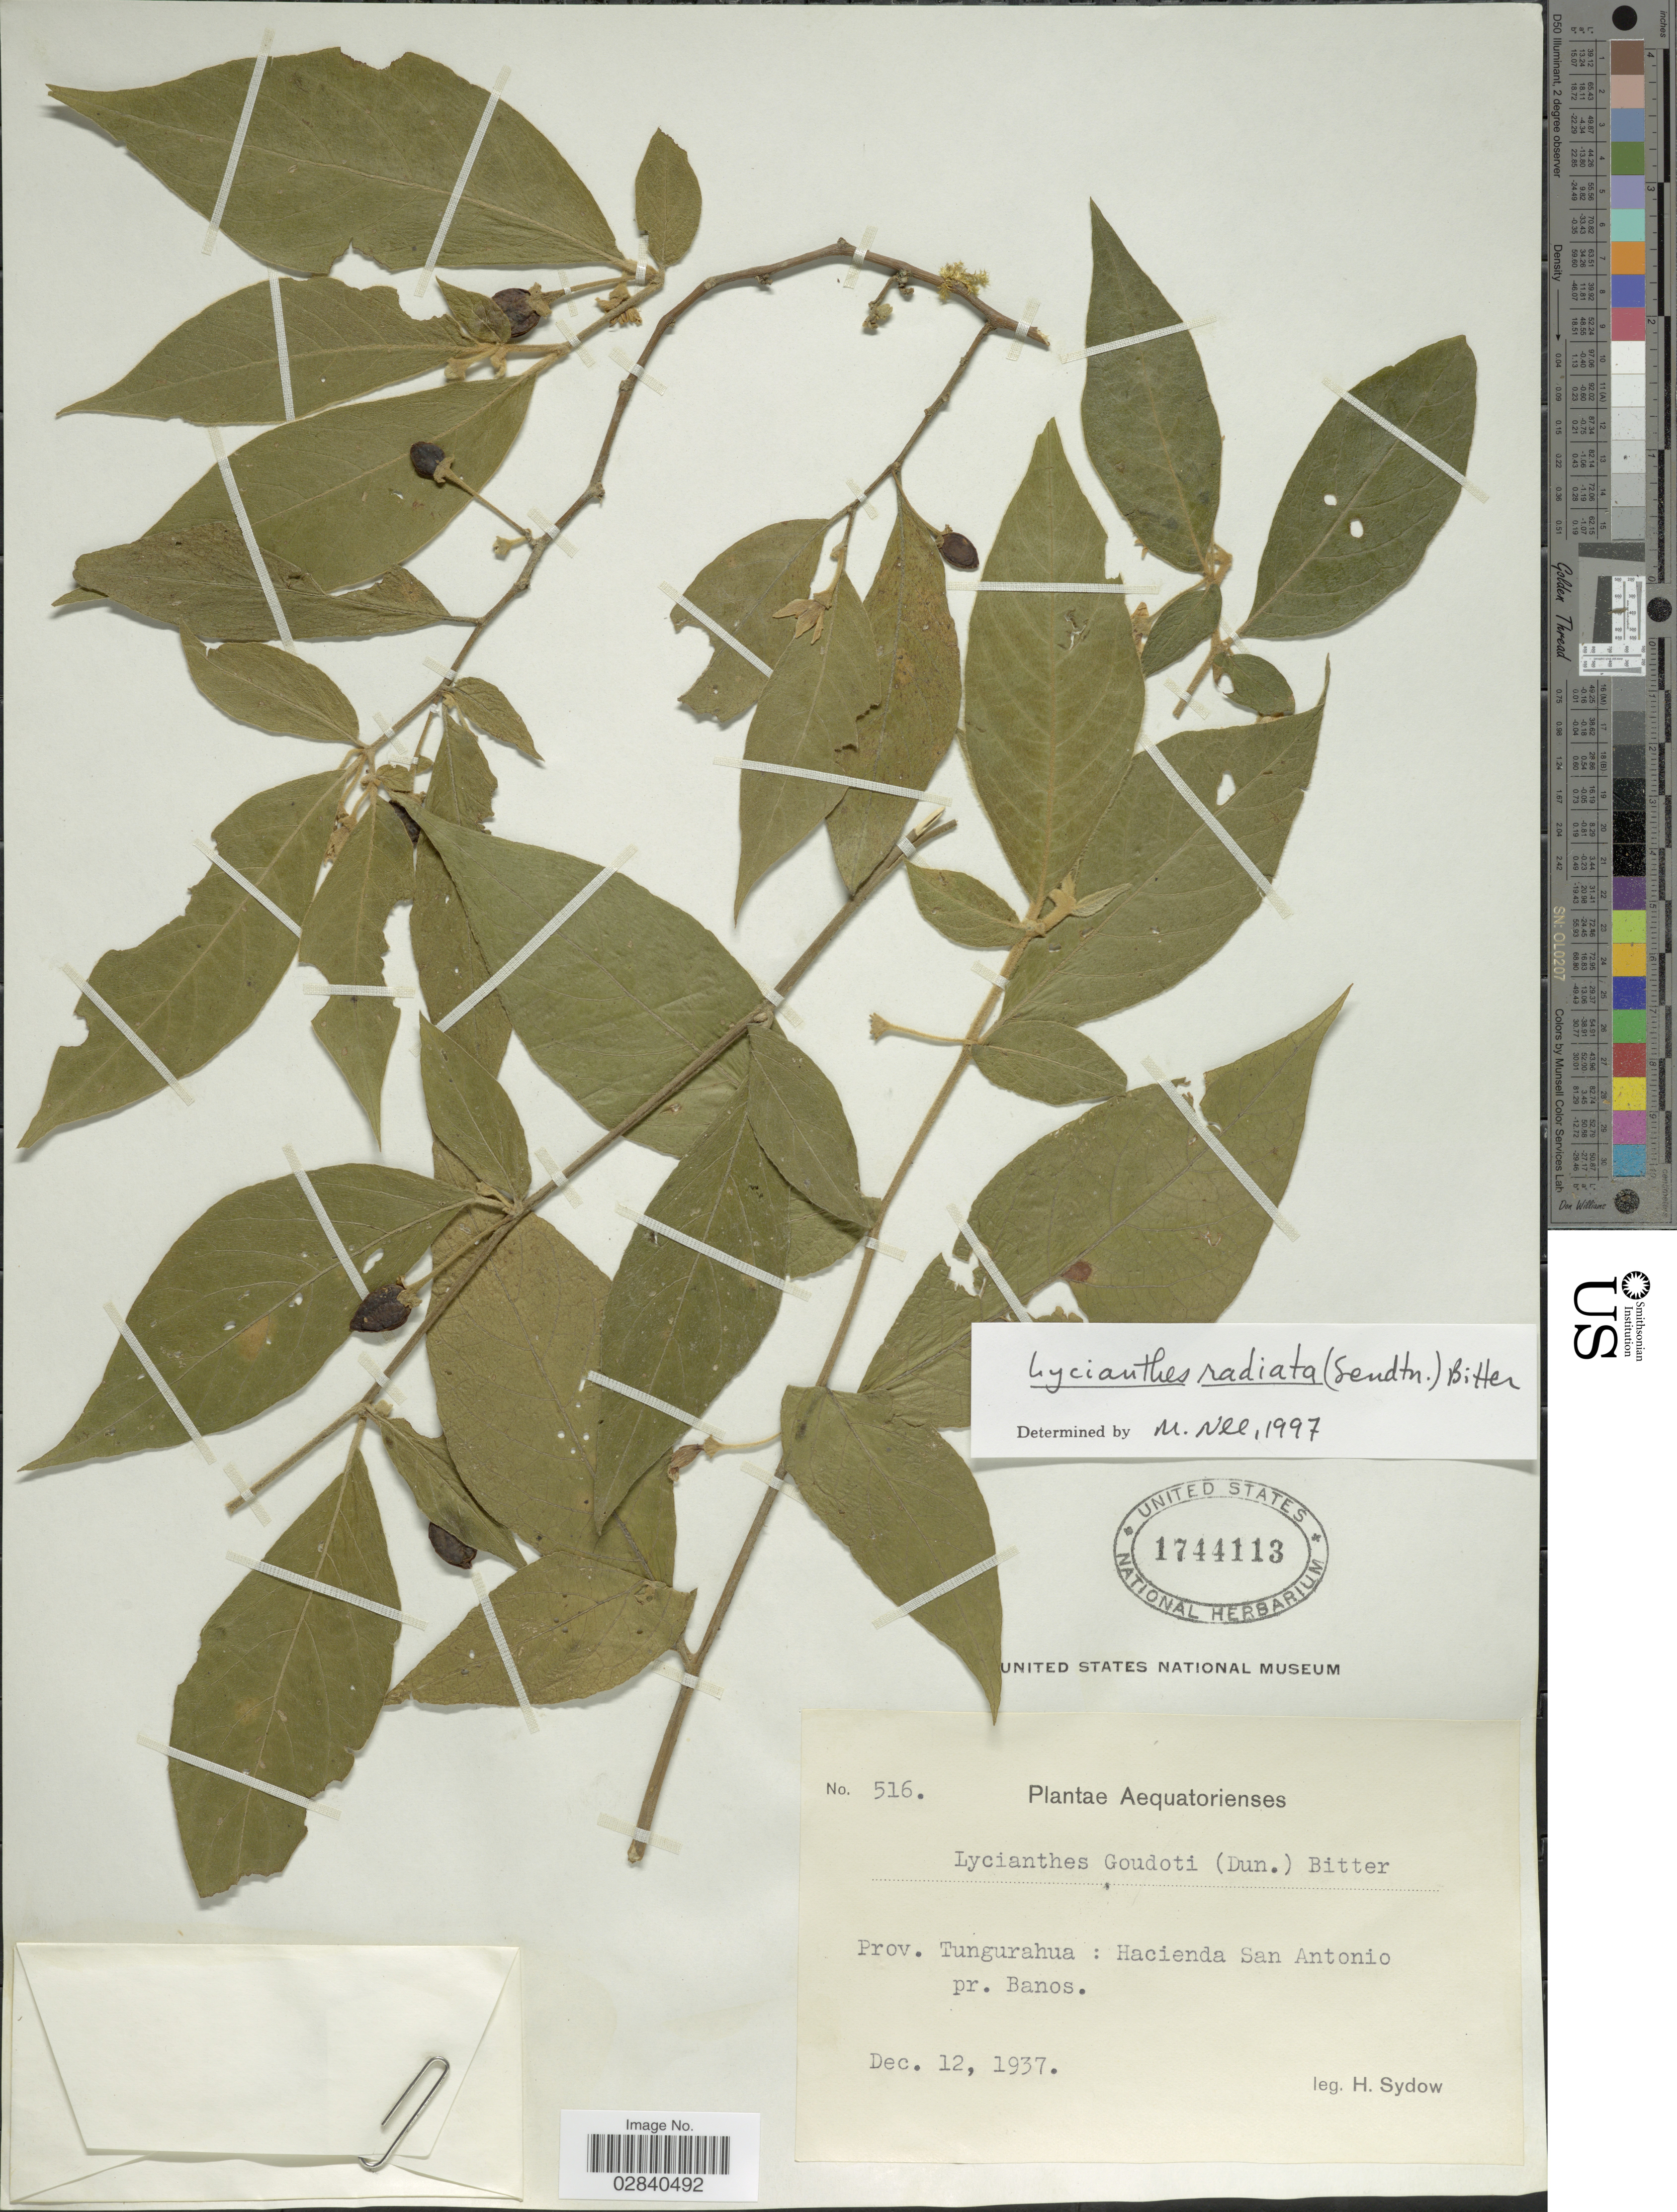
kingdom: Plantae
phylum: Tracheophyta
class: Magnoliopsida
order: Solanales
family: Solanaceae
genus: Lycianthes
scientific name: Lycianthes radiata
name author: (Sendtn.) Bitter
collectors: H. Sydow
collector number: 516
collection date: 1937-12-12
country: Ecuador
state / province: Tungurahua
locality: Prov. Tungurahua: Hacienda San Antonio pr. Banos.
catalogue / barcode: US 1744113